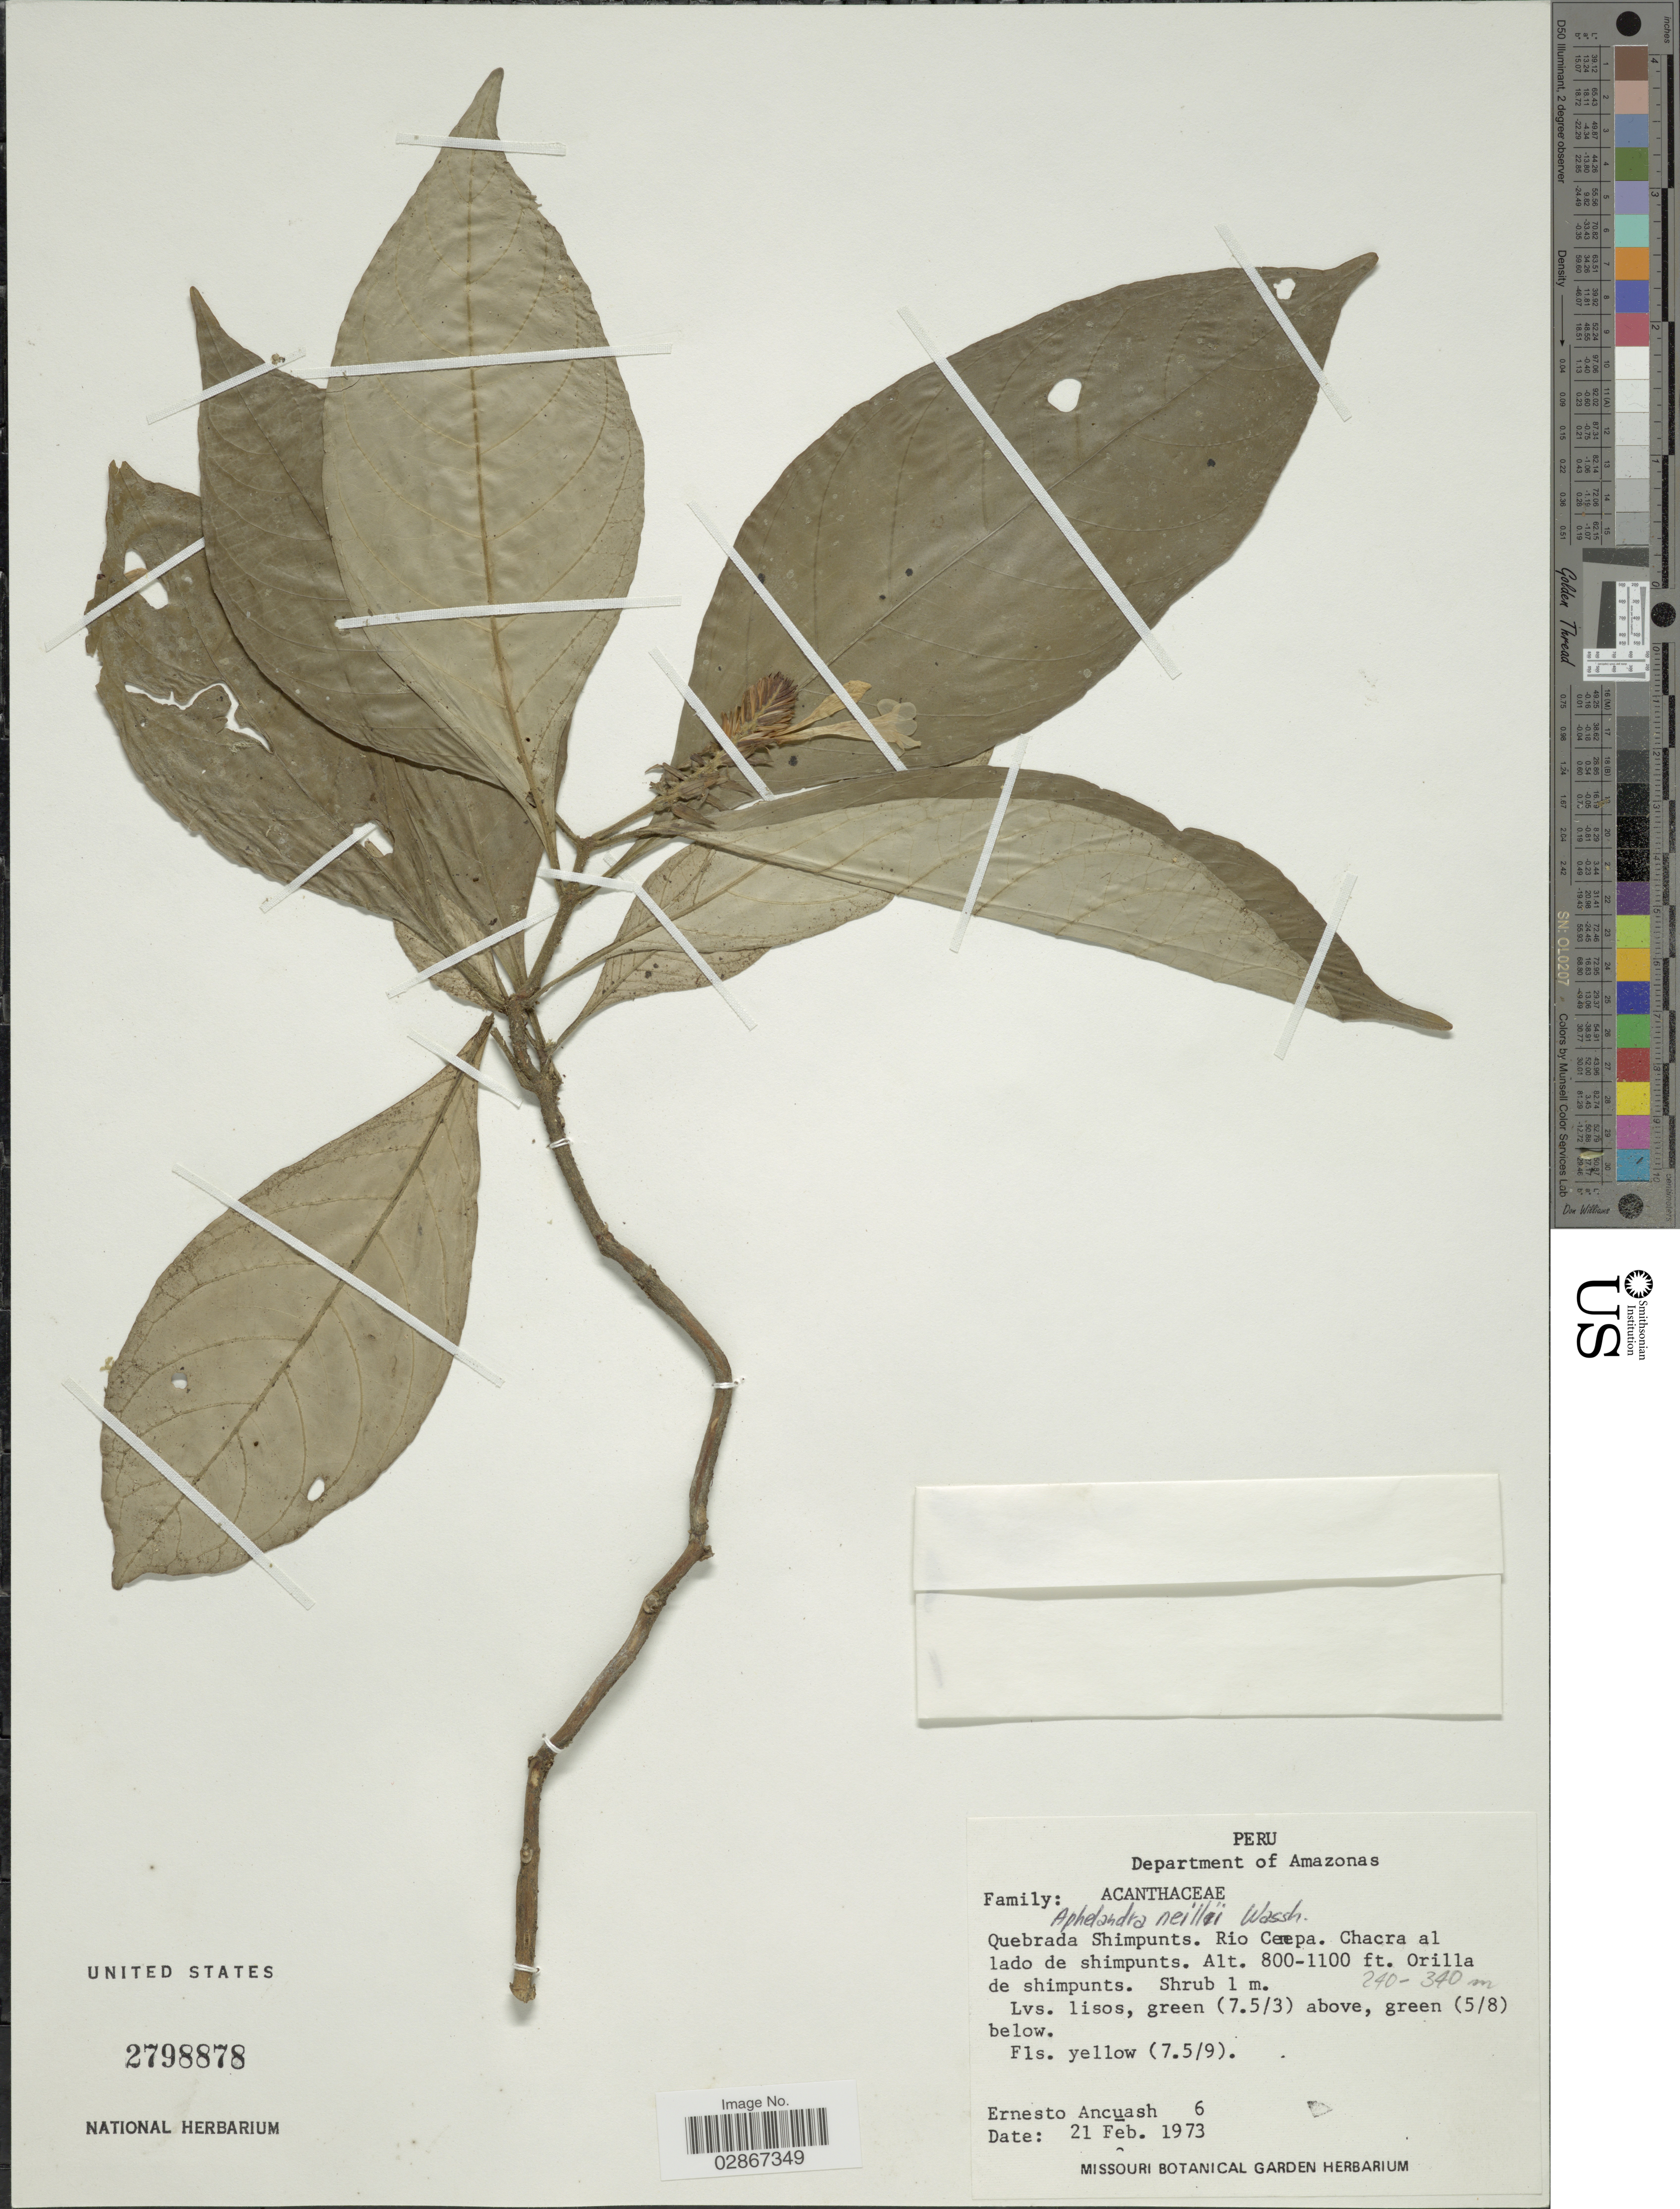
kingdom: Plantae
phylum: Tracheophyta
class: Magnoliopsida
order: Lamiales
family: Acanthaceae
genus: Aphelandra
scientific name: Aphelandra neillii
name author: Wassh.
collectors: E. Ancuash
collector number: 6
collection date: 1973-02-21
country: Peru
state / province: Amazonas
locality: Department of Amazonas. Quebrada Shimpunts. Rio Cenepa. Chacra al lado de shimpunts.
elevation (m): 240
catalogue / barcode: US 2798878